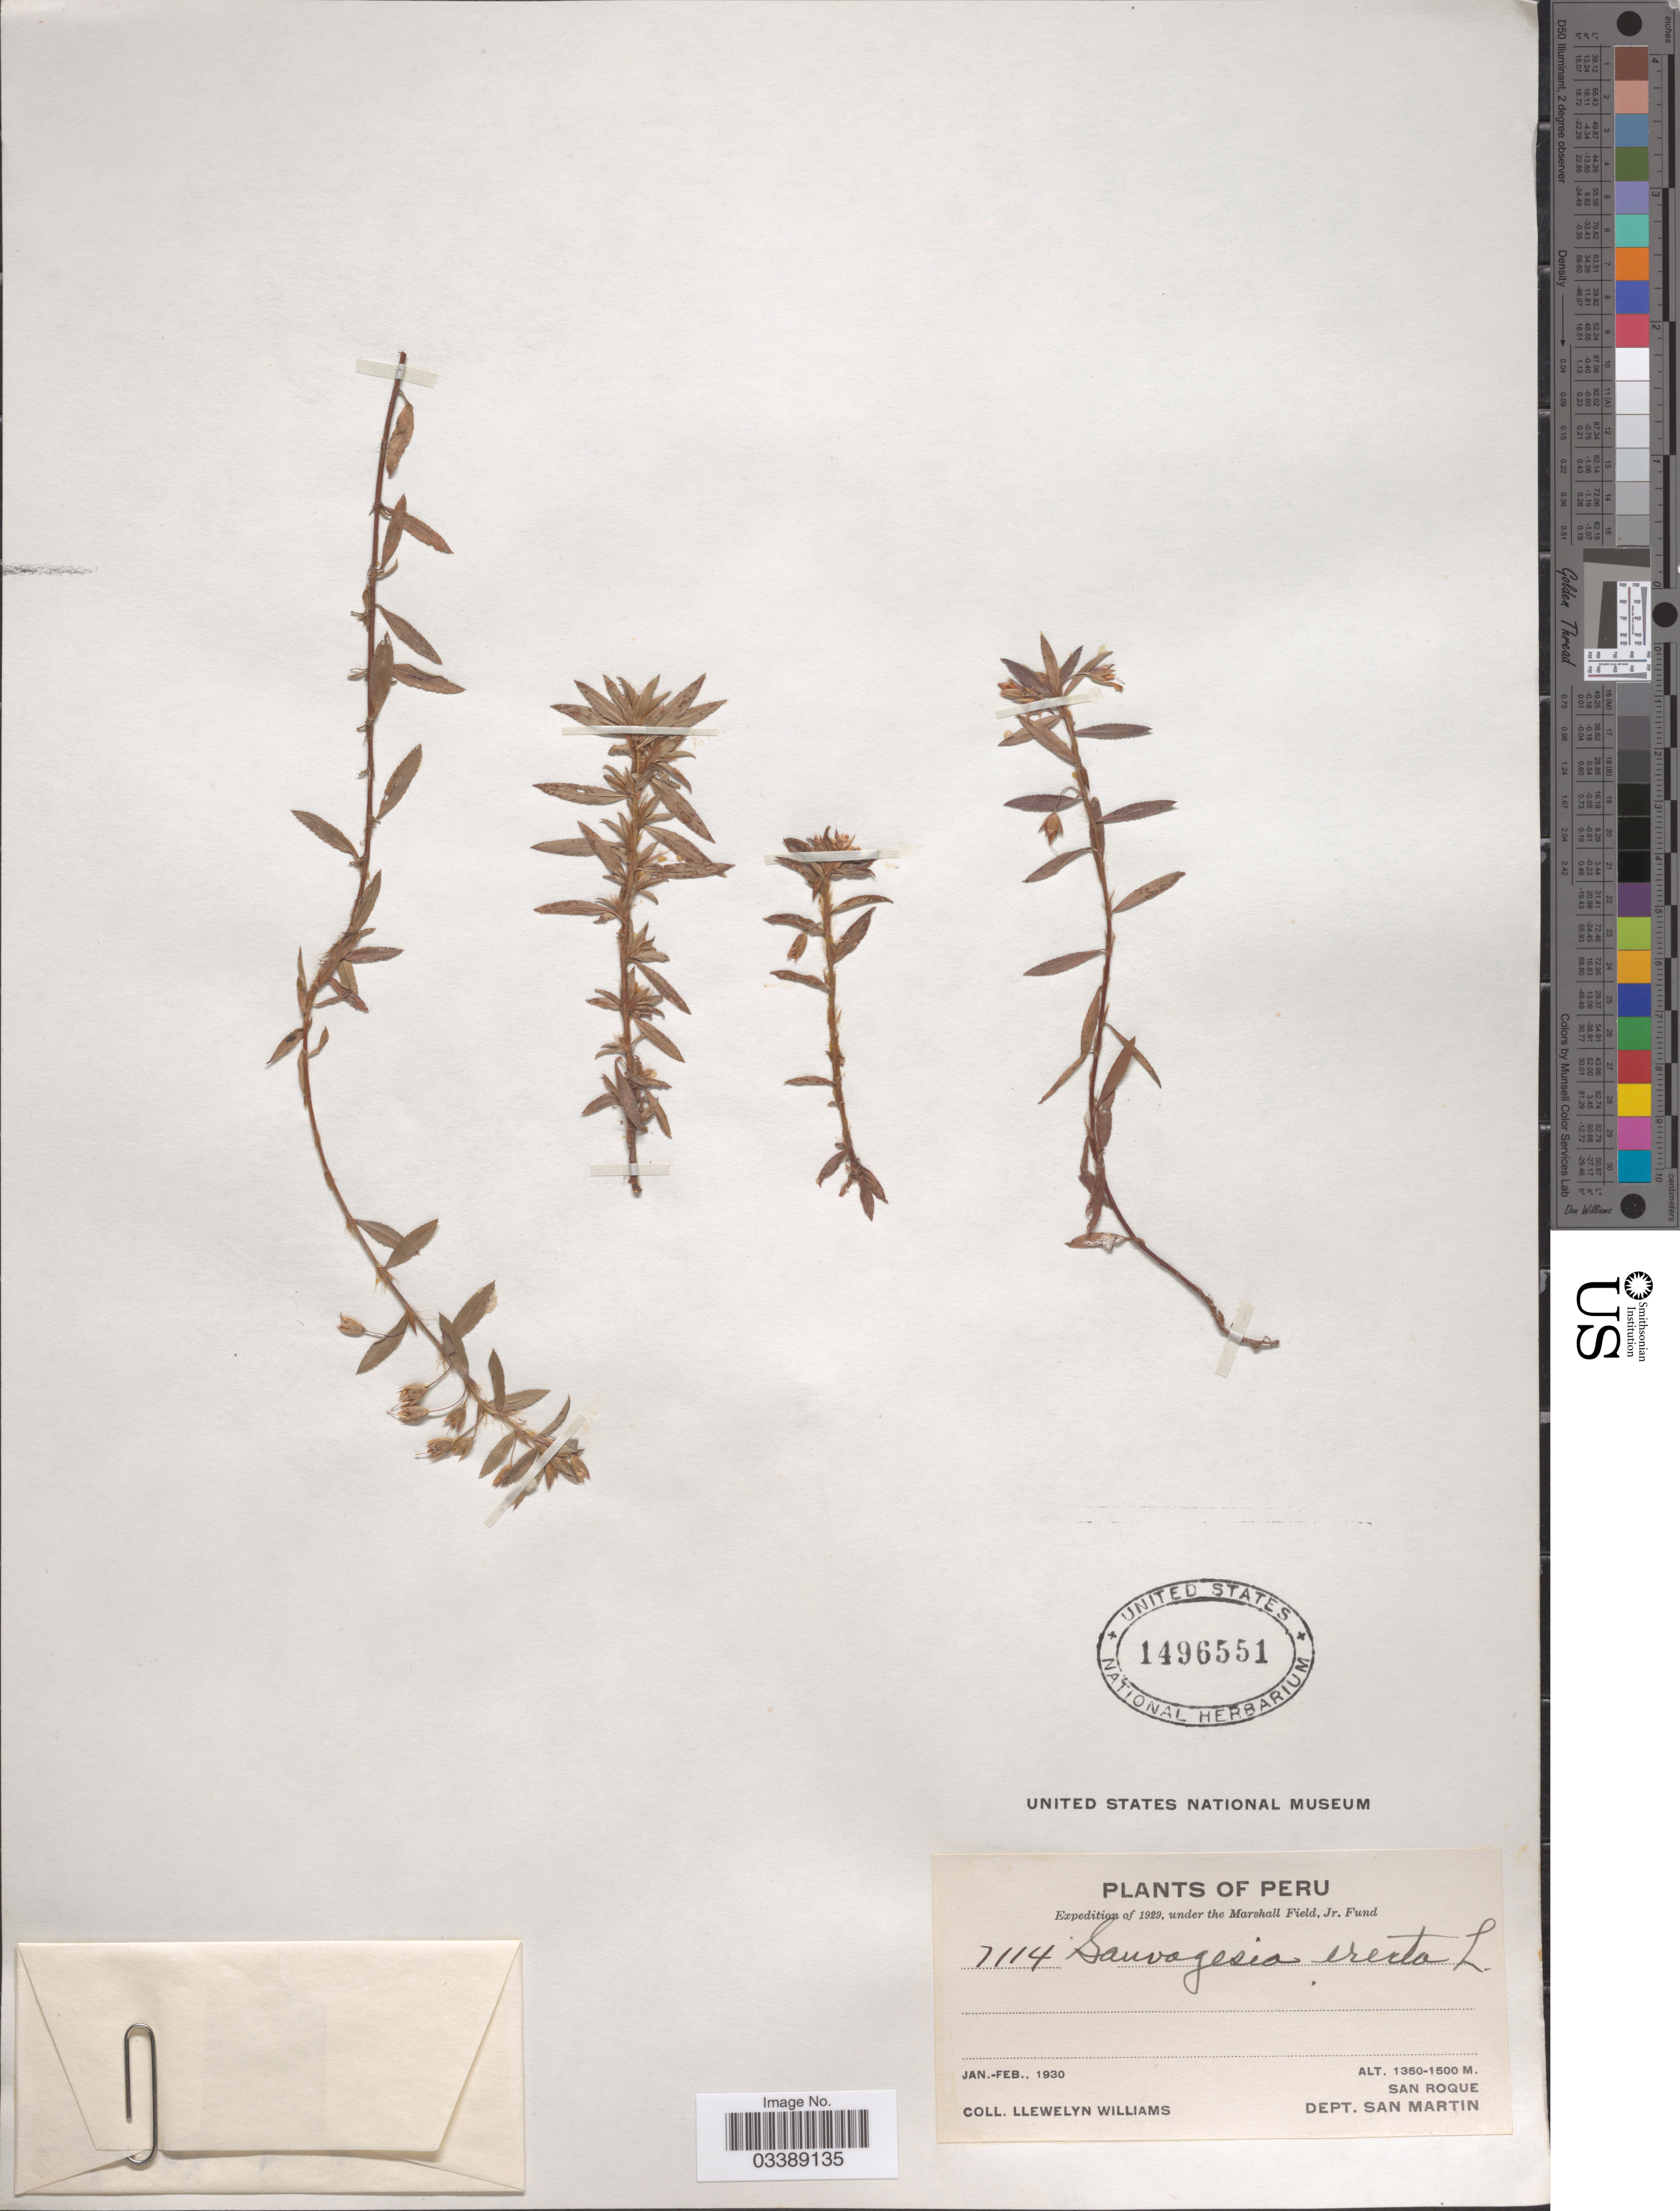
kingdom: Plantae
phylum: Tracheophyta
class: Magnoliopsida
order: Malpighiales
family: Ochnaceae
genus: Sauvagesia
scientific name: Sauvagesia erecta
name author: L.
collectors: Ll. Williams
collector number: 7114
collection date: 1930-01/1930-02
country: Peru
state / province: San Martín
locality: San Roque. Dept. San Martin.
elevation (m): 1350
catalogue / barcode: US 1496551